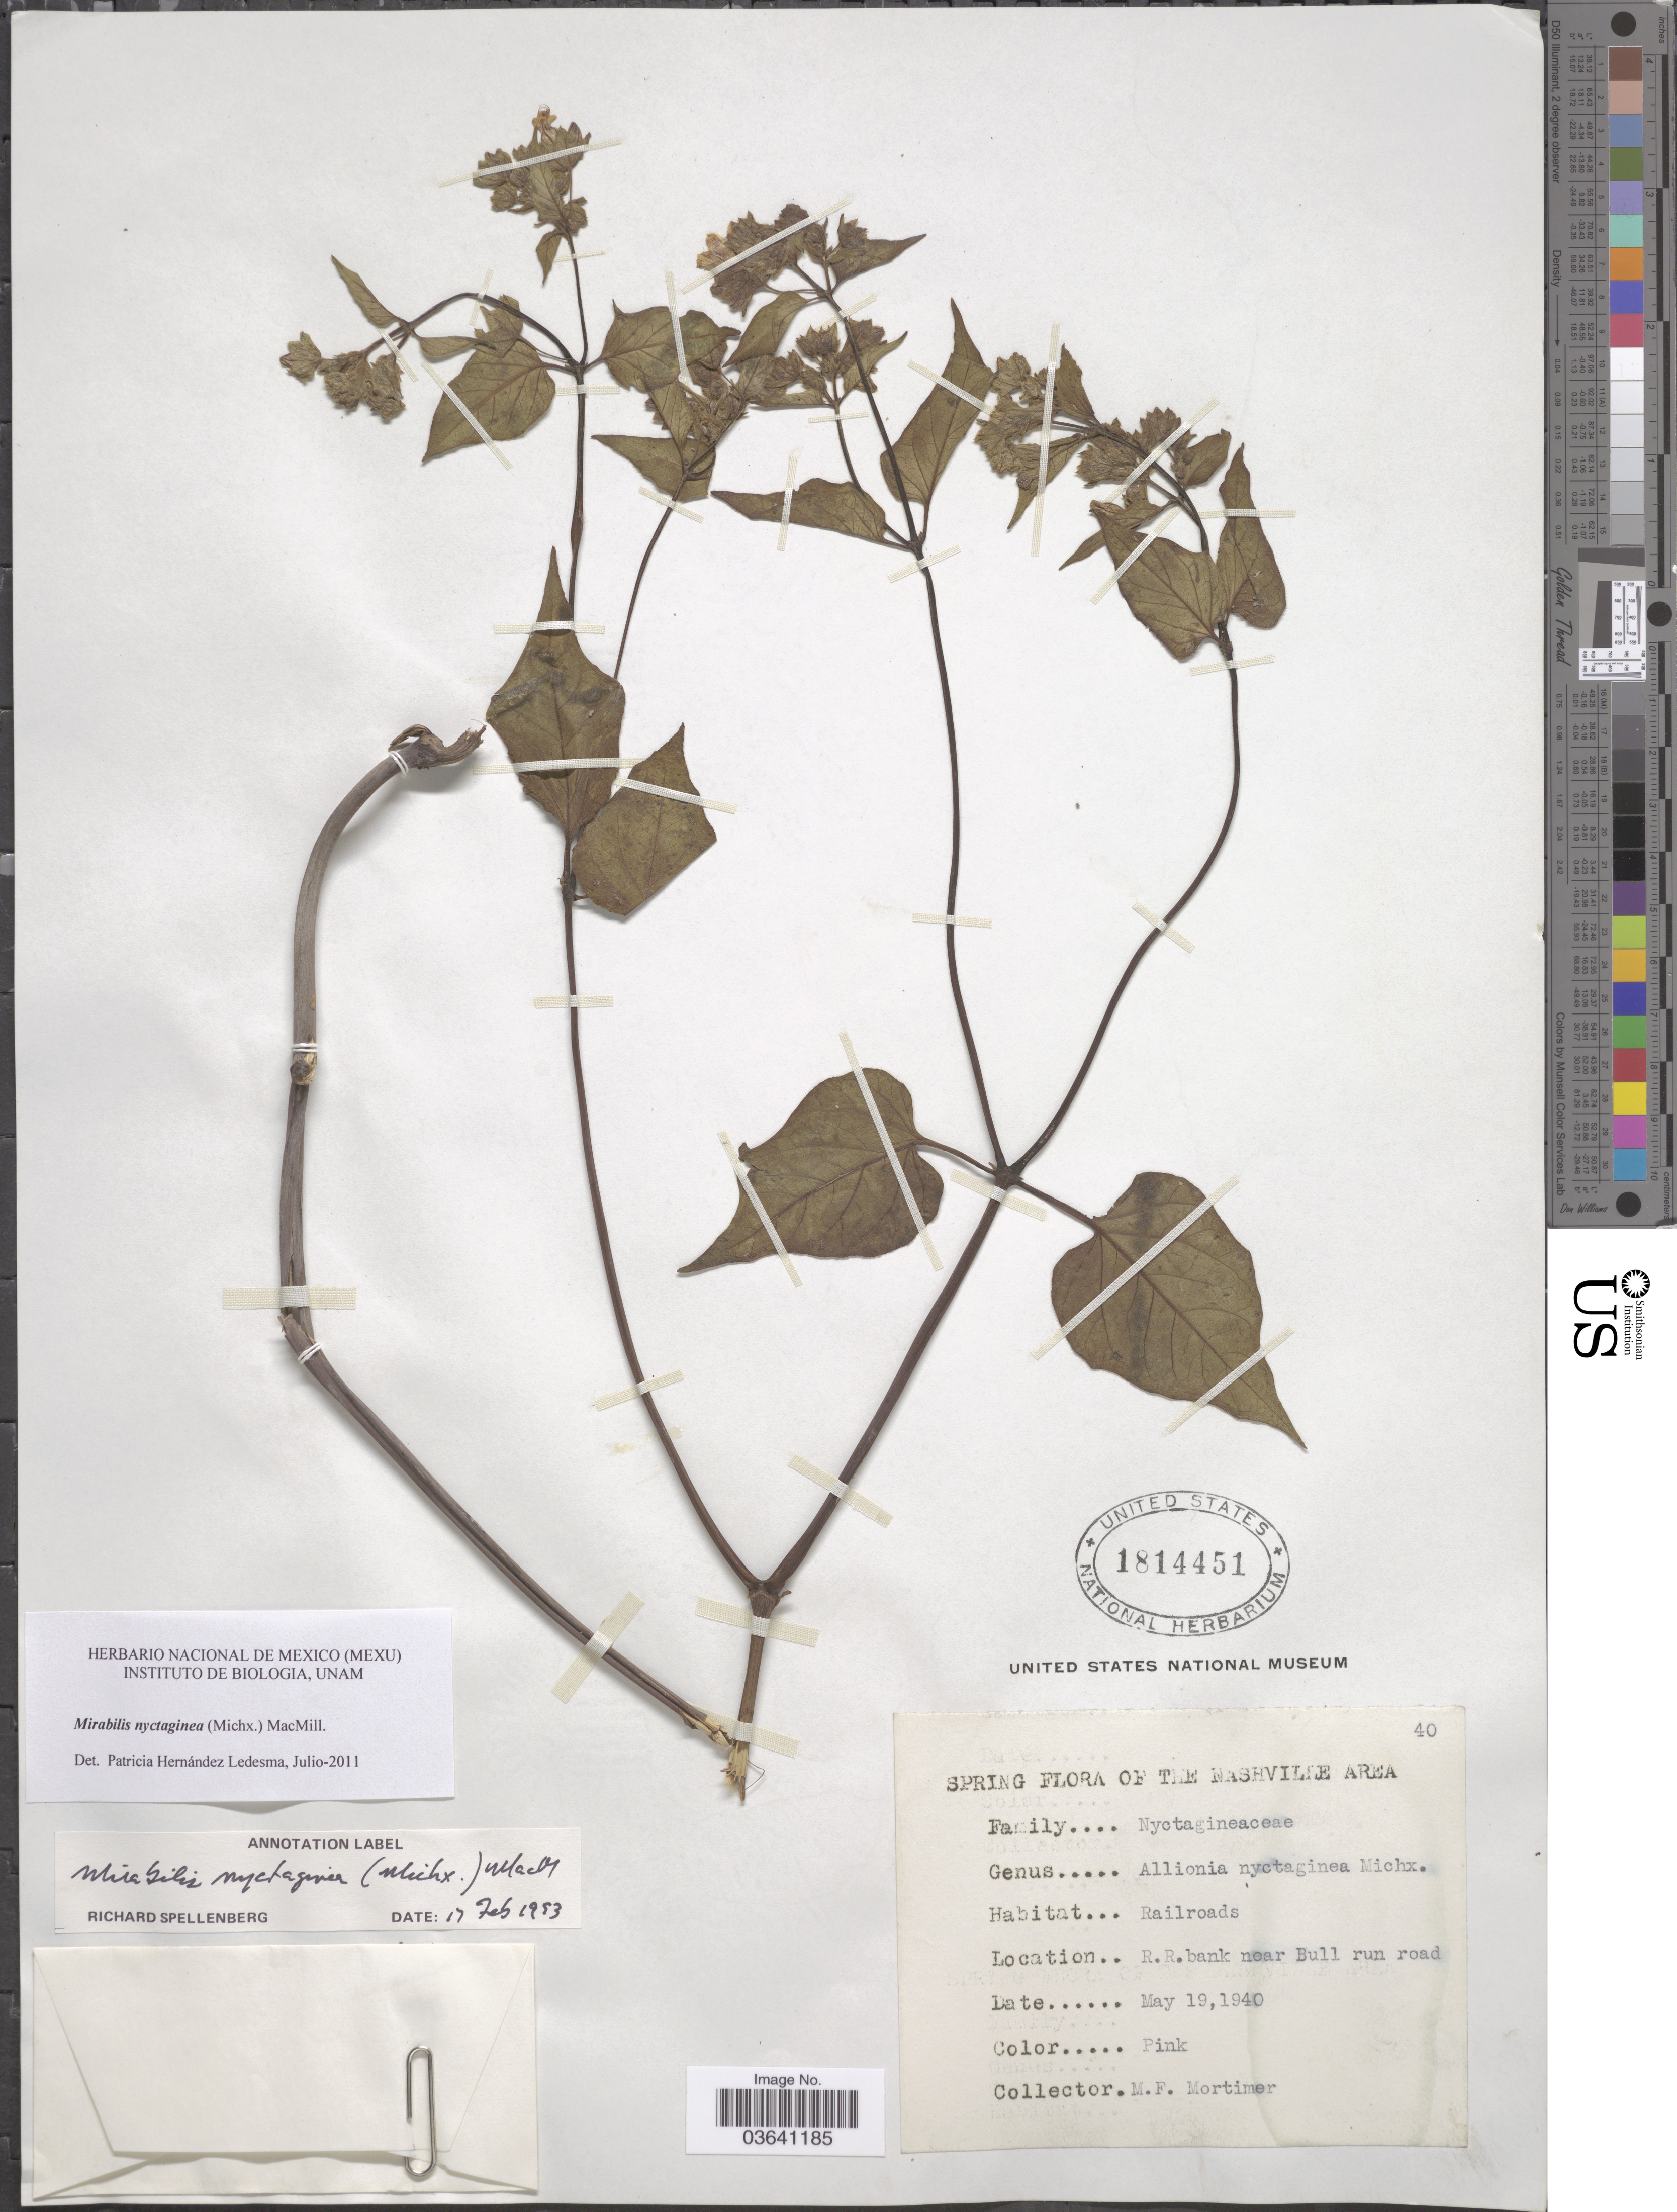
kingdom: Plantae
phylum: Tracheophyta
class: Magnoliopsida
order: Caryophyllales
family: Nyctaginaceae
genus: Mirabilis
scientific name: Mirabilis nyctaginea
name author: (Michx.) MacMill.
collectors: M. Mortimer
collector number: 40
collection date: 1940-05-19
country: United States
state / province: Tennessee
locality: Nashville Area. R.R. bank near Bull run road.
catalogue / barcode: US 1814451